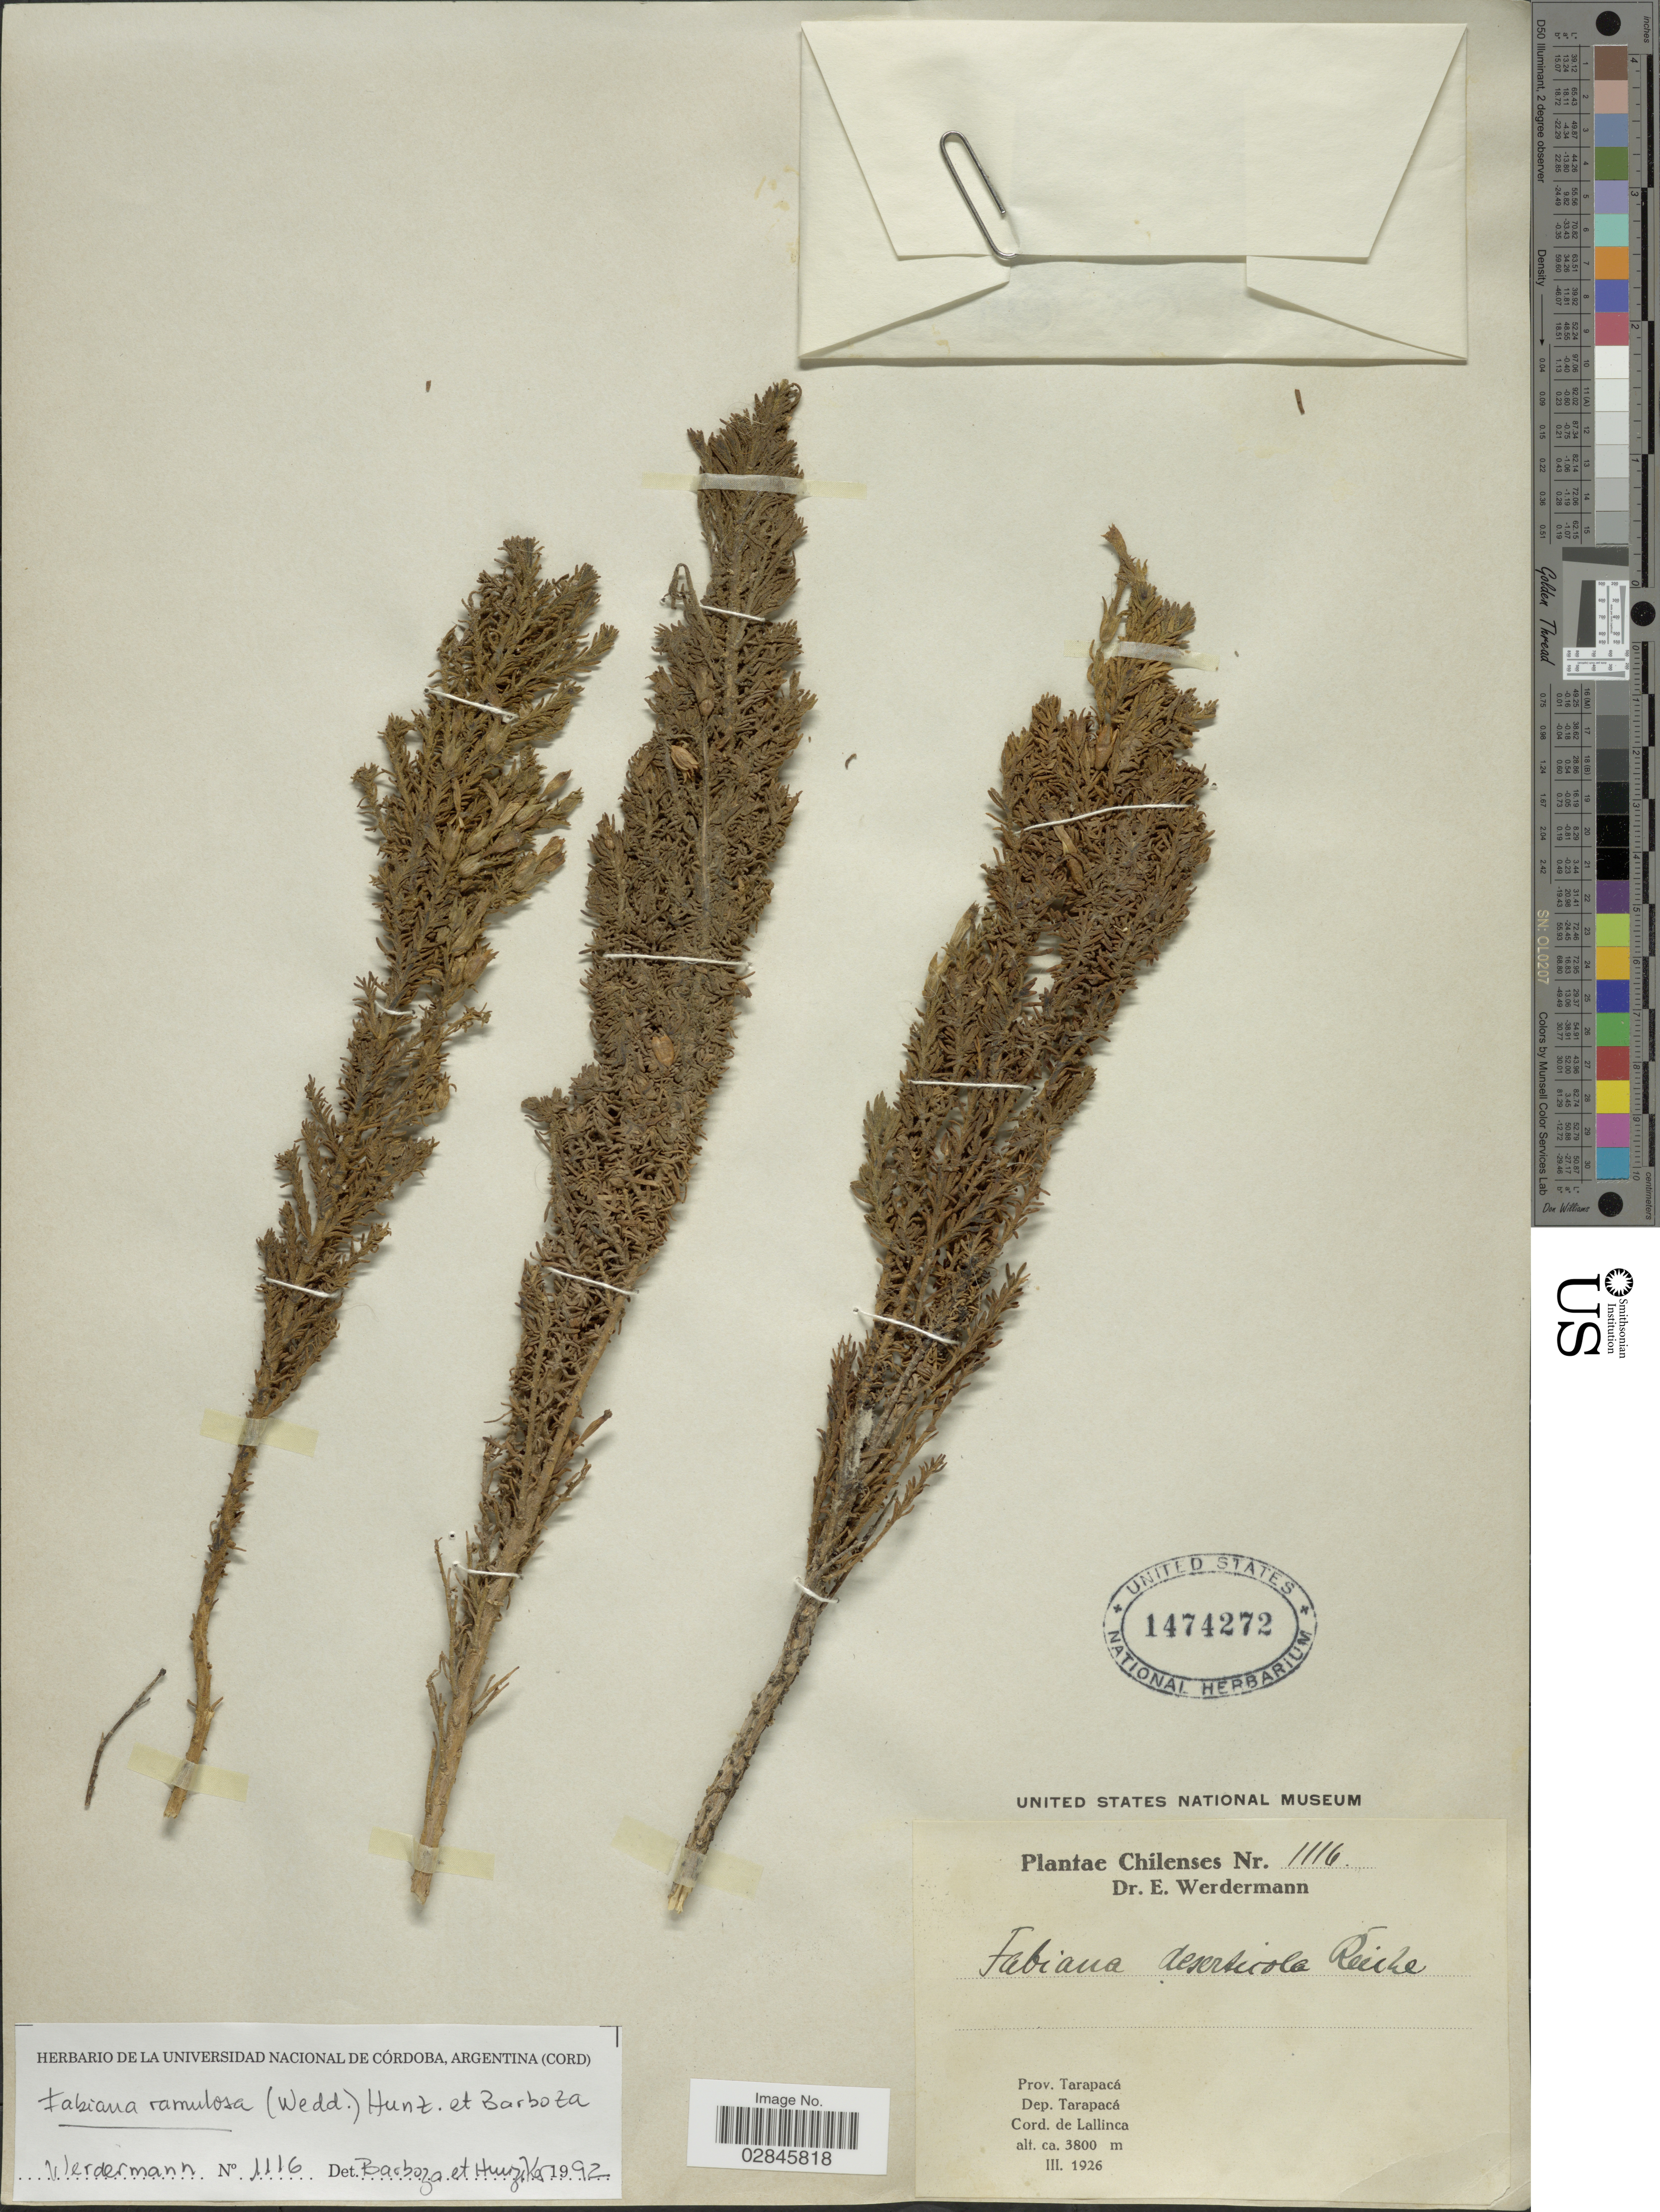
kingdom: Plantae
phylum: Tracheophyta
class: Magnoliopsida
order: Solanales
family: Solanaceae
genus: Fabiana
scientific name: Fabiana deserticola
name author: Reiche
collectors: E. Werdermann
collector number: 1116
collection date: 1926-03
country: Chile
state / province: Tarapacá (I)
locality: Dep. Tarapacá. Cord. de Lallinca.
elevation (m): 3800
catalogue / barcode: US 1474272